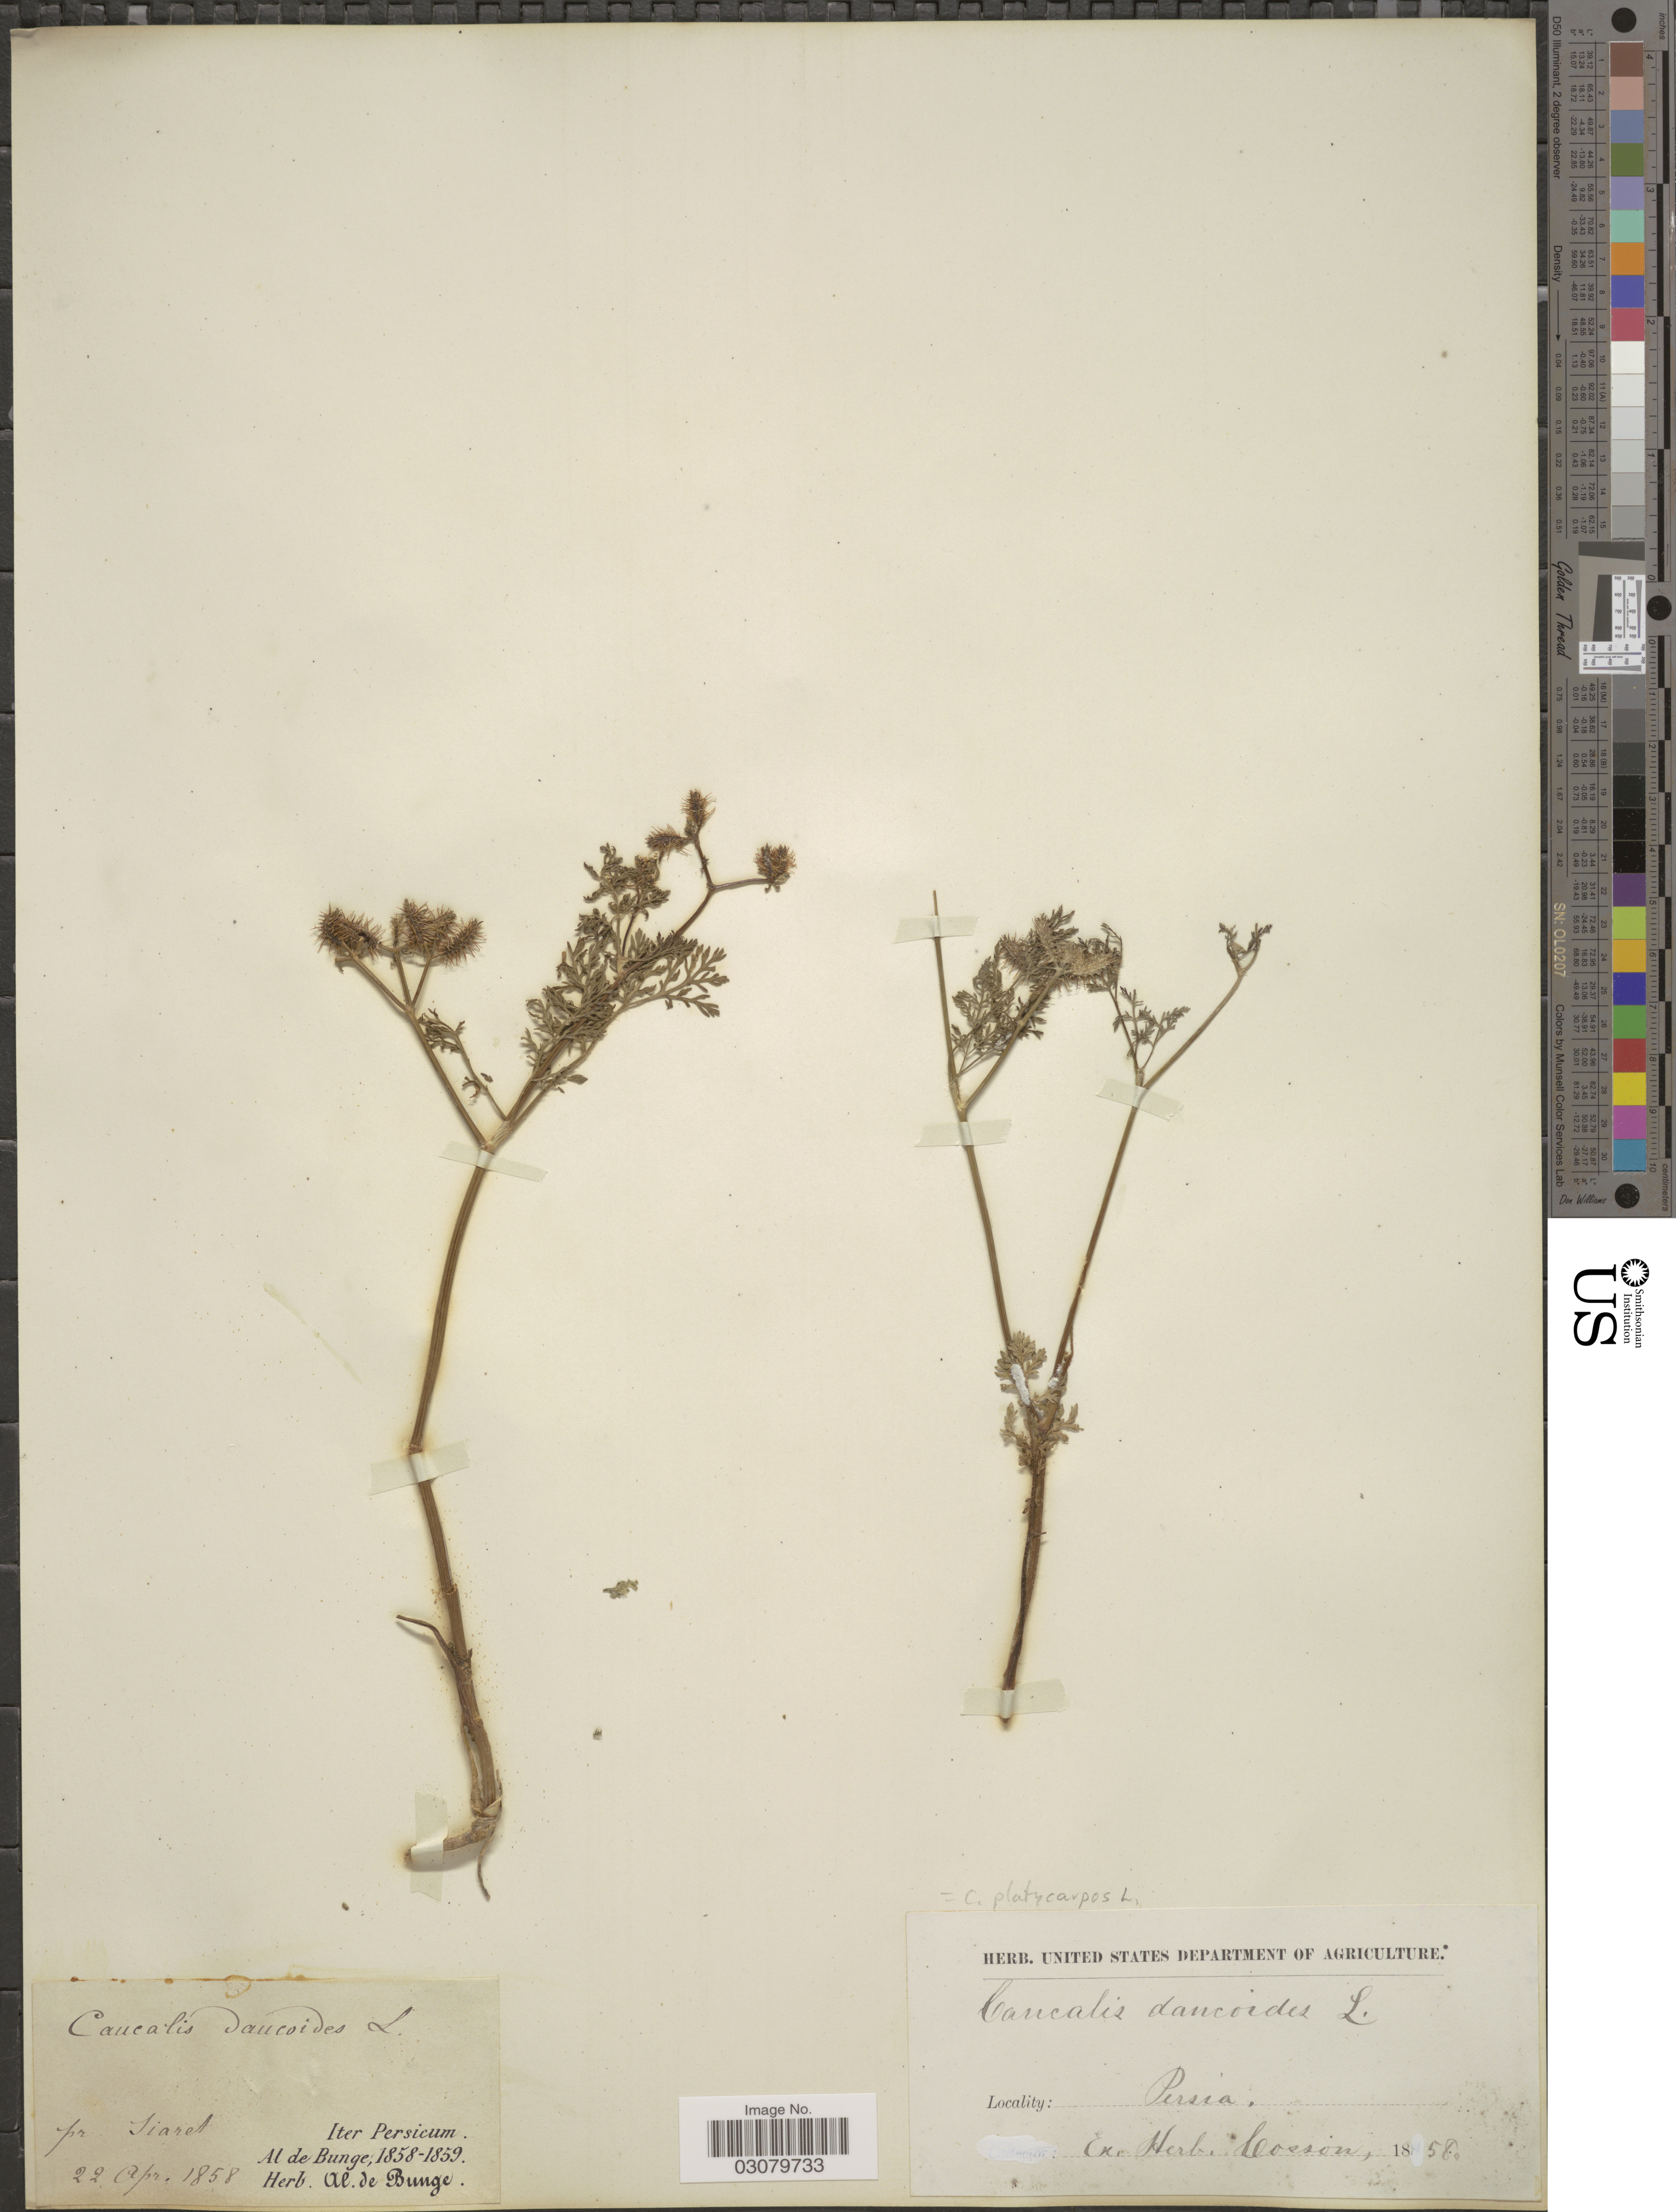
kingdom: Plantae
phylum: Tracheophyta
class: Magnoliopsida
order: Apiales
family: Apiaceae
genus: Caucalis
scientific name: Caucalis platycarpos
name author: L.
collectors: A. de Bunge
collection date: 1858-04-22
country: Iran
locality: Persia, pr Siaret.